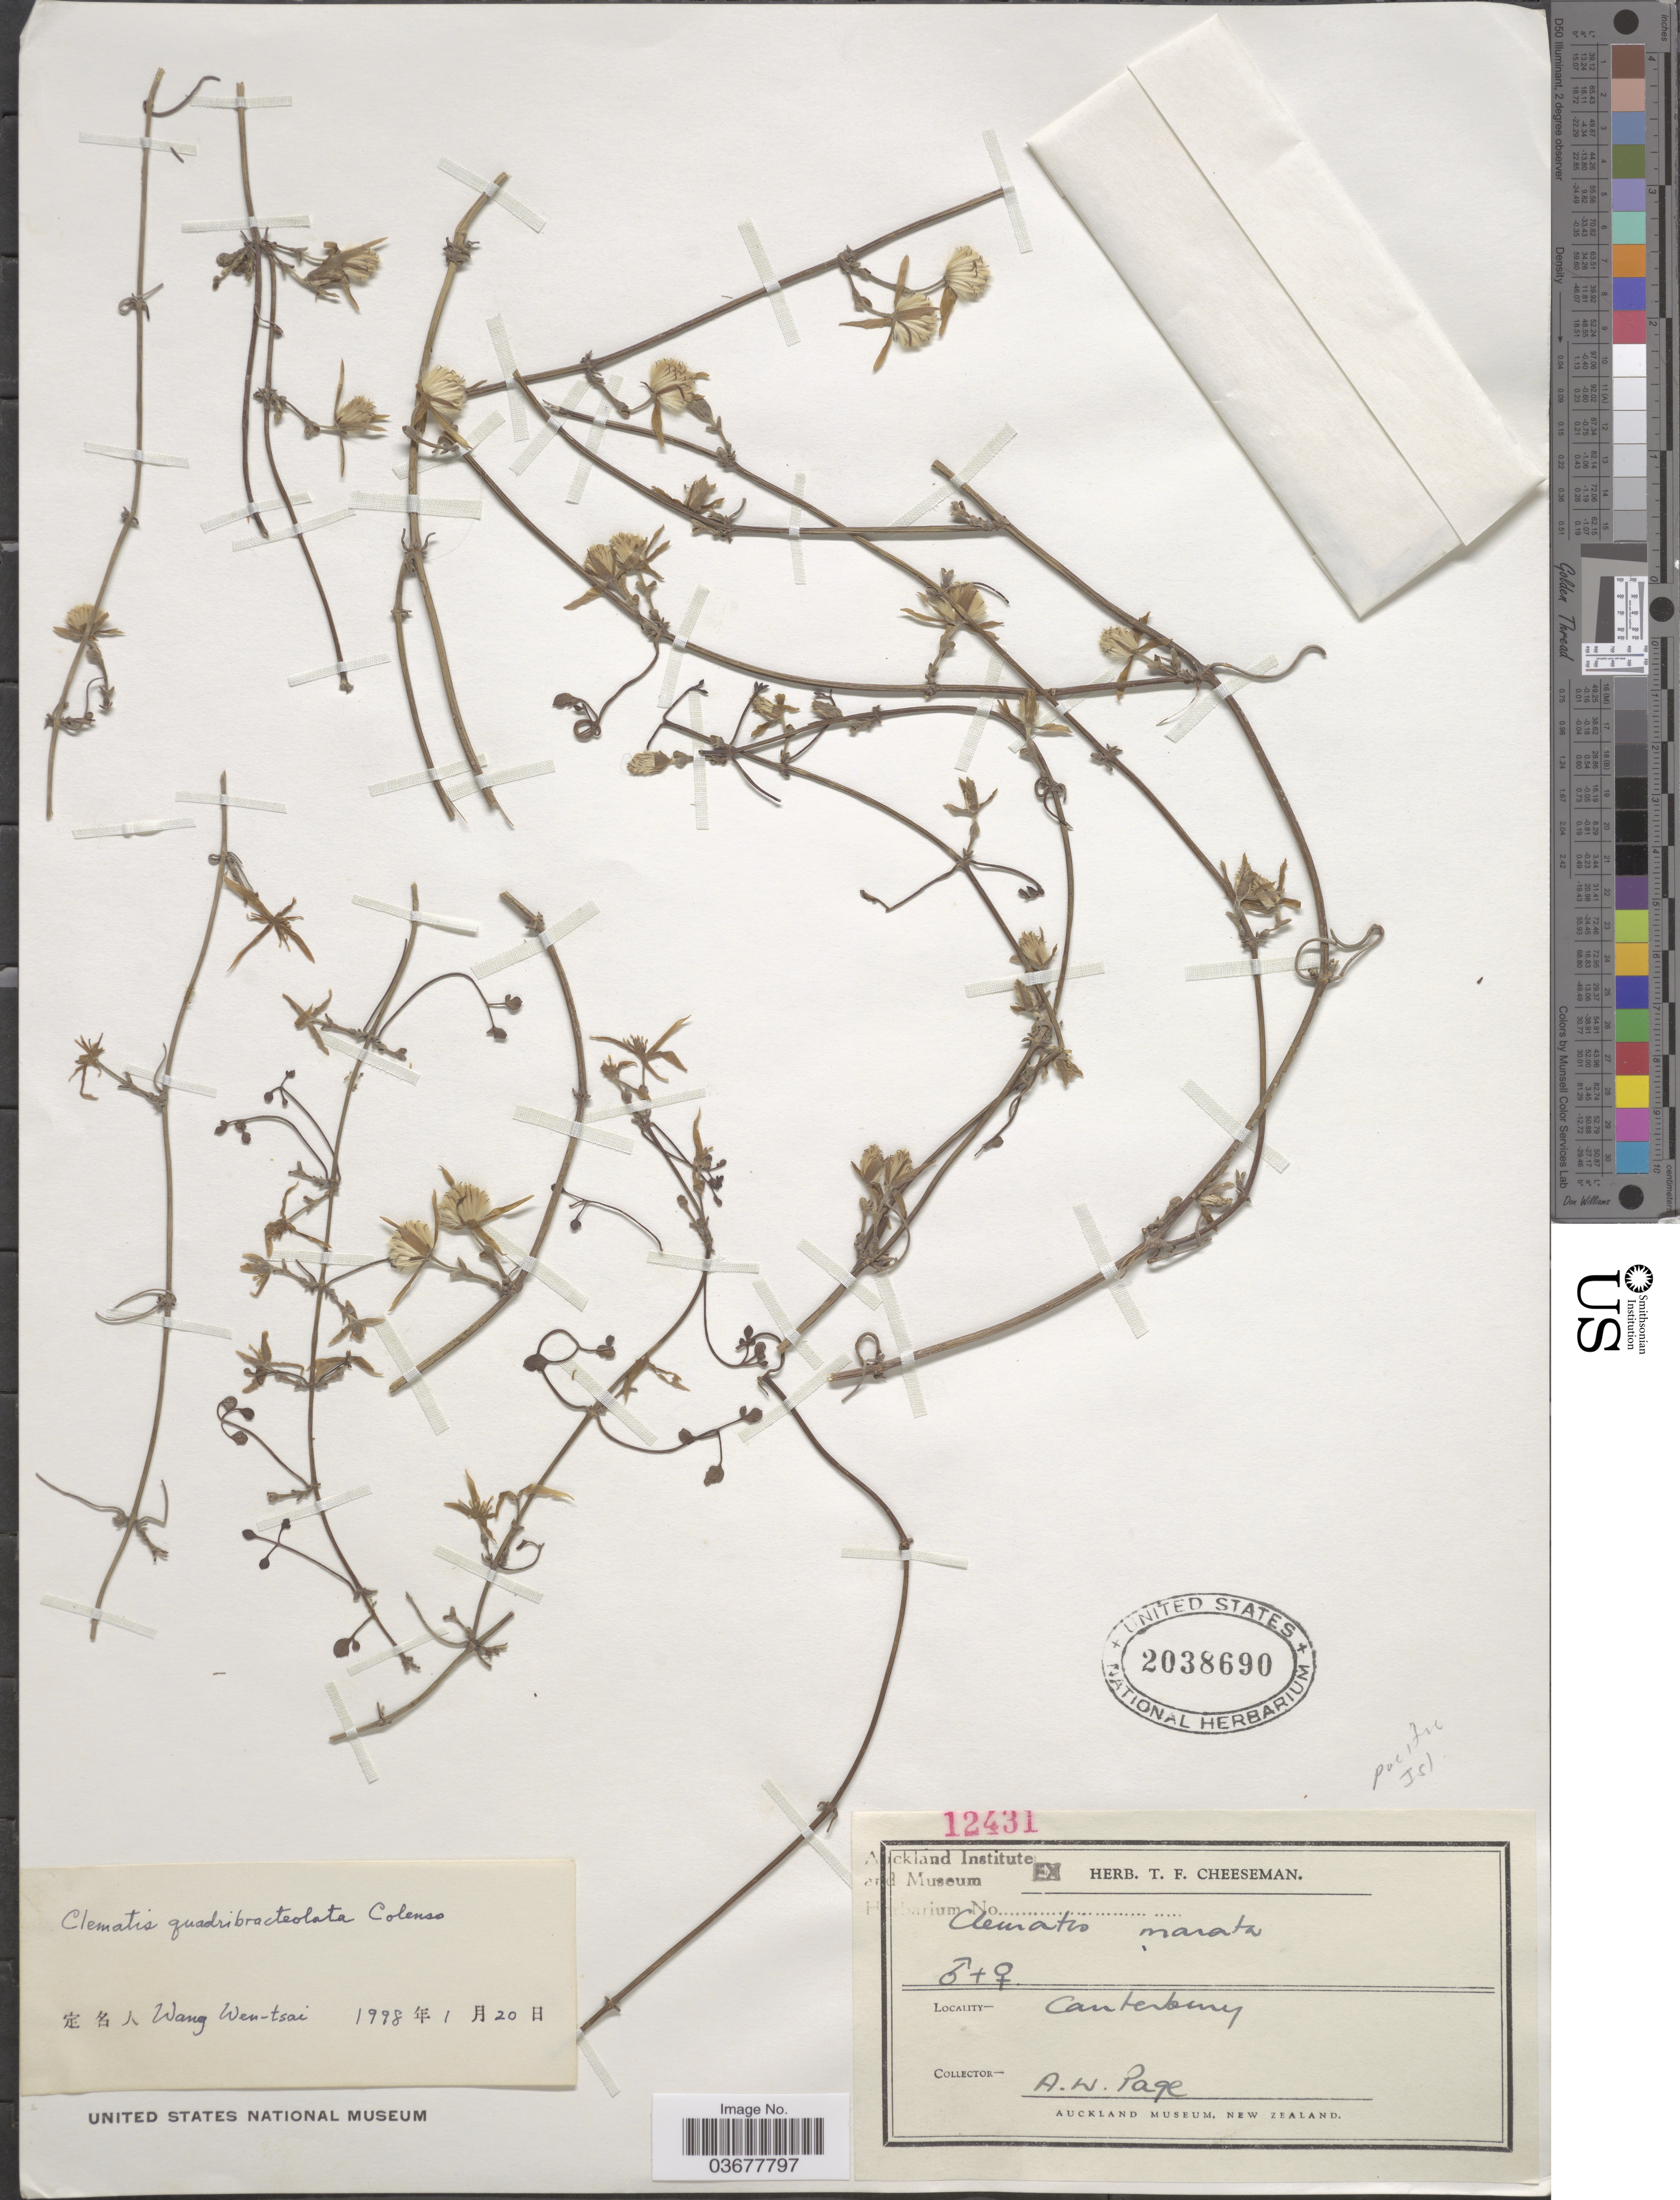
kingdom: Plantae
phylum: Tracheophyta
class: Magnoliopsida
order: Ranunculales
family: Ranunculaceae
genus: Clematis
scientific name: Clematis quadribracteolata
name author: Colenso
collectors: A. Page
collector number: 12431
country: New Zealand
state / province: Canterbury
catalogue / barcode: US 2038690